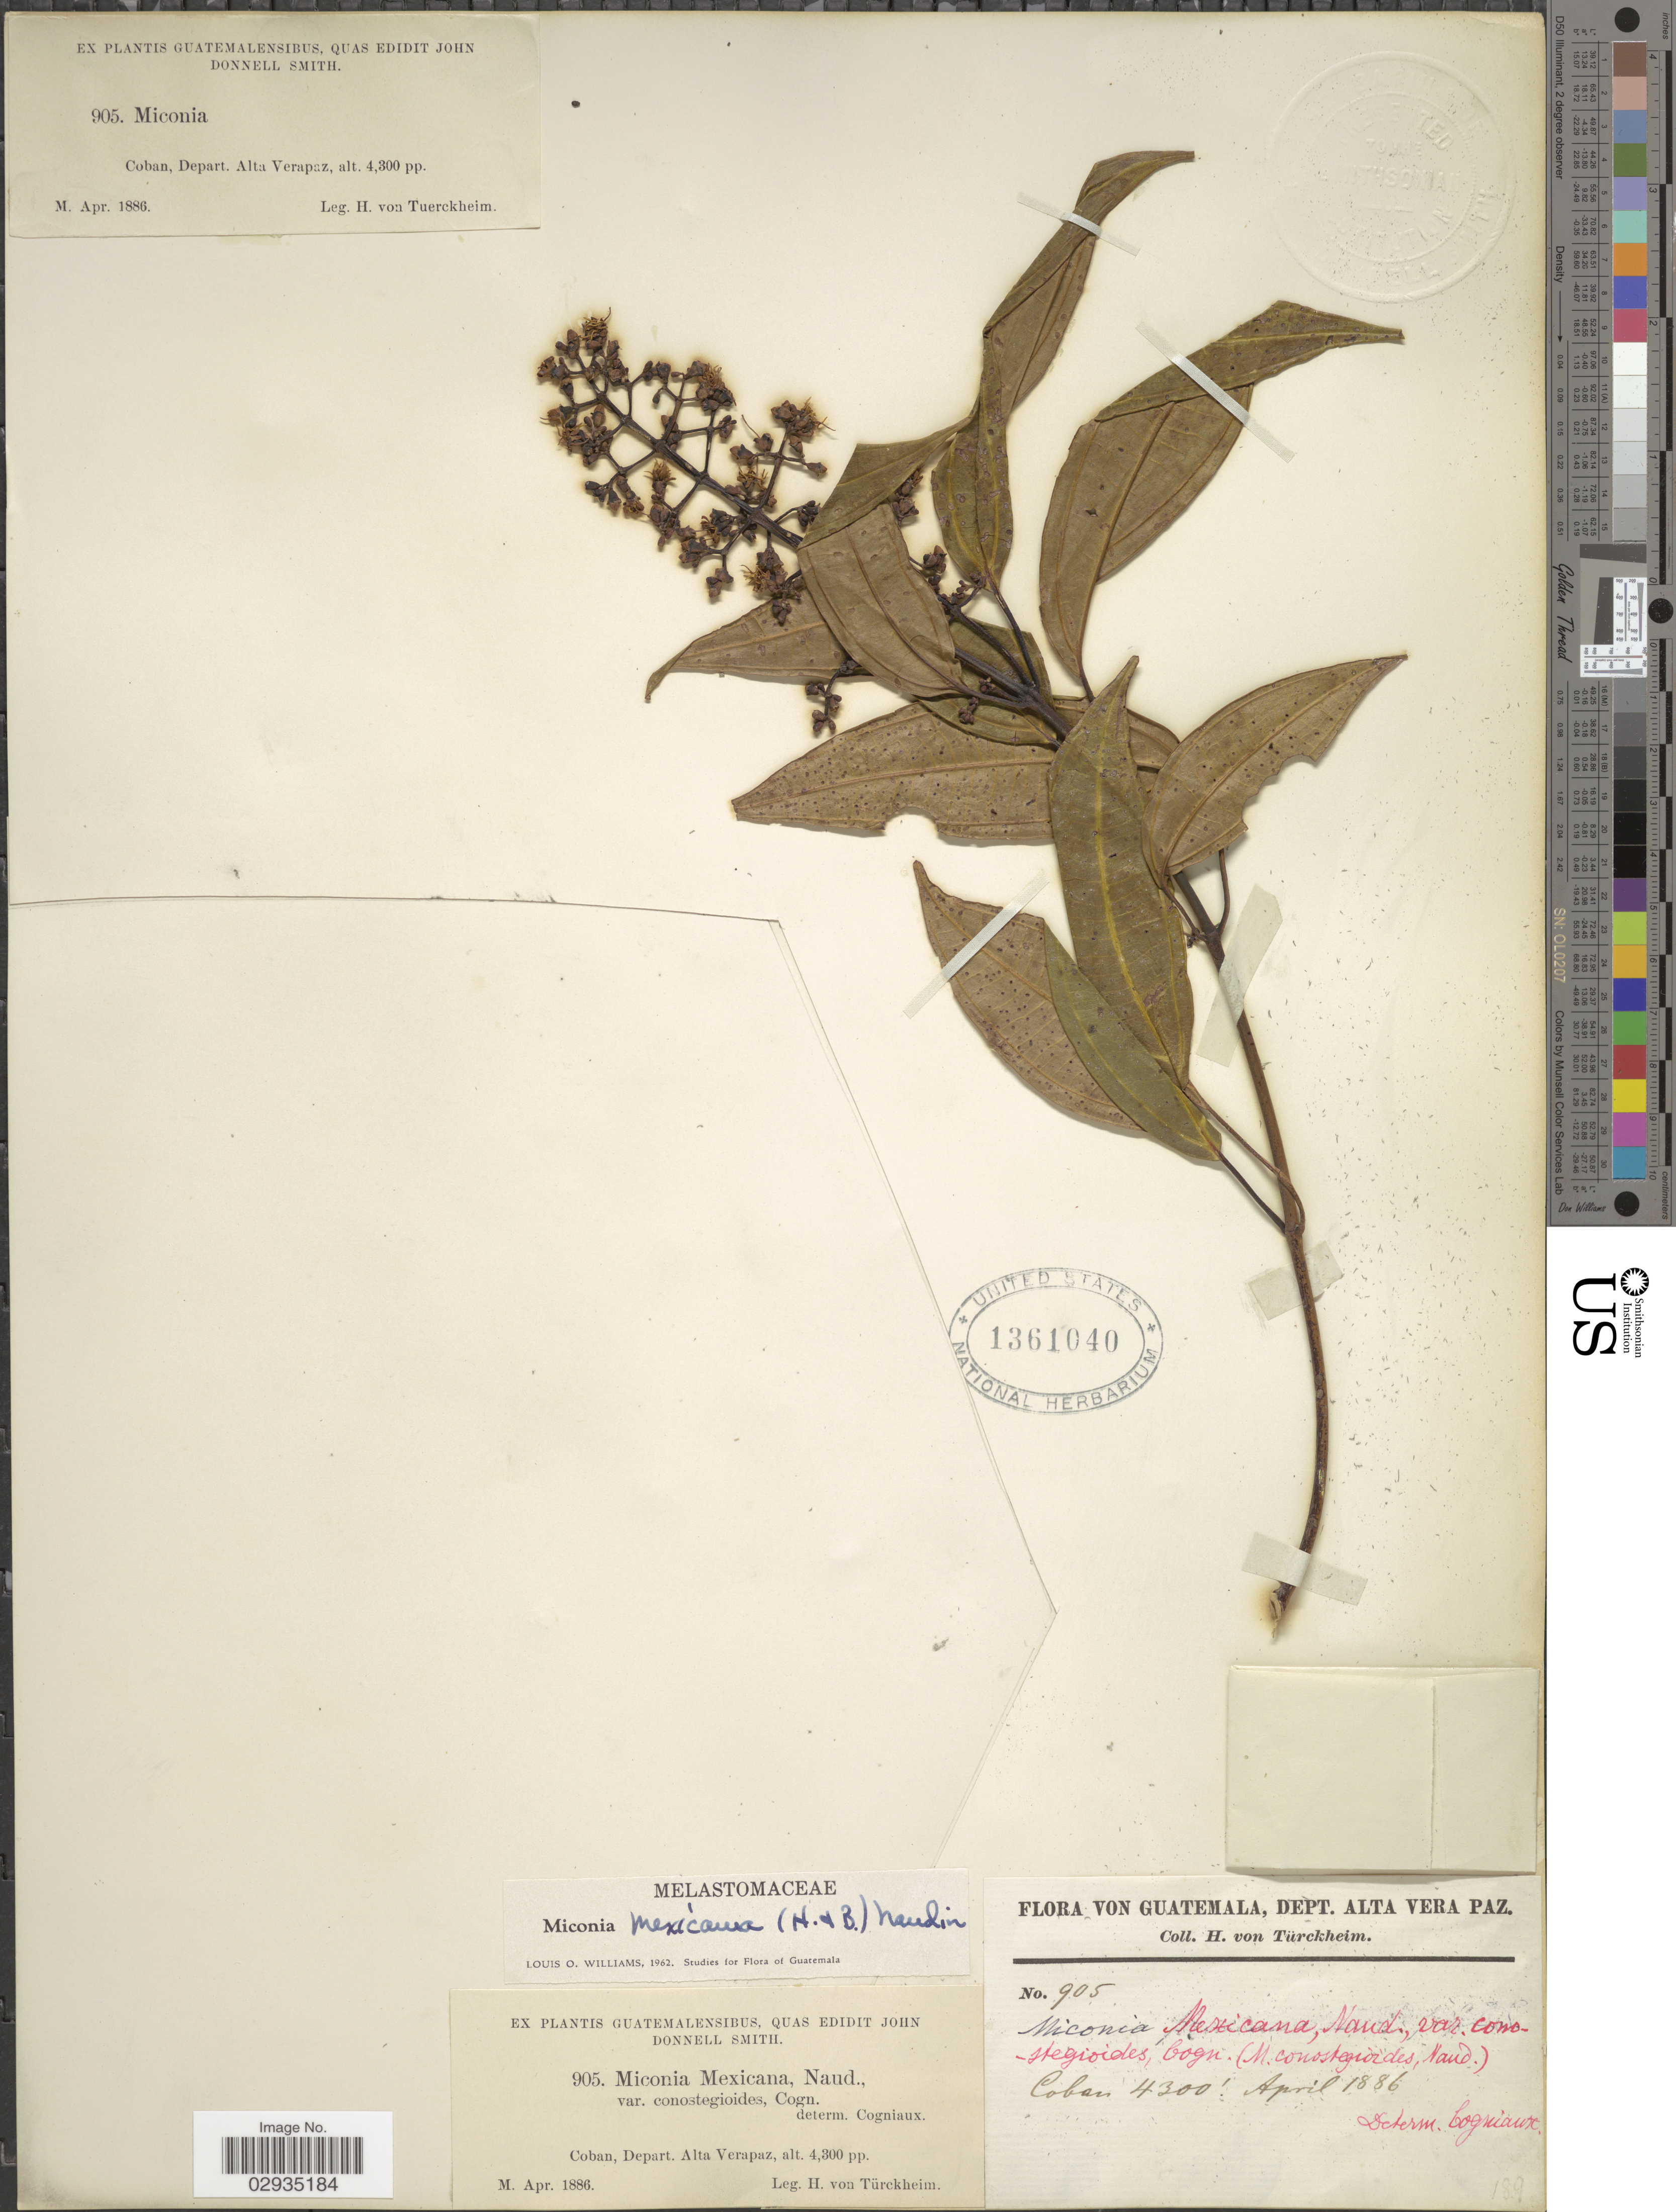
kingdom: Plantae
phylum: Tracheophyta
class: Magnoliopsida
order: Myrtales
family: Melastomataceae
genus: Miconia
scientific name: Miconia mexicana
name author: (Bonpl.) Naudin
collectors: H. von Türckheim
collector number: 905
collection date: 1886-04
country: Guatemala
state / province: Alta Verapaz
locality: Coban, Depart. Alta Verapaz.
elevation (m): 1311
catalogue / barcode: US 1361040